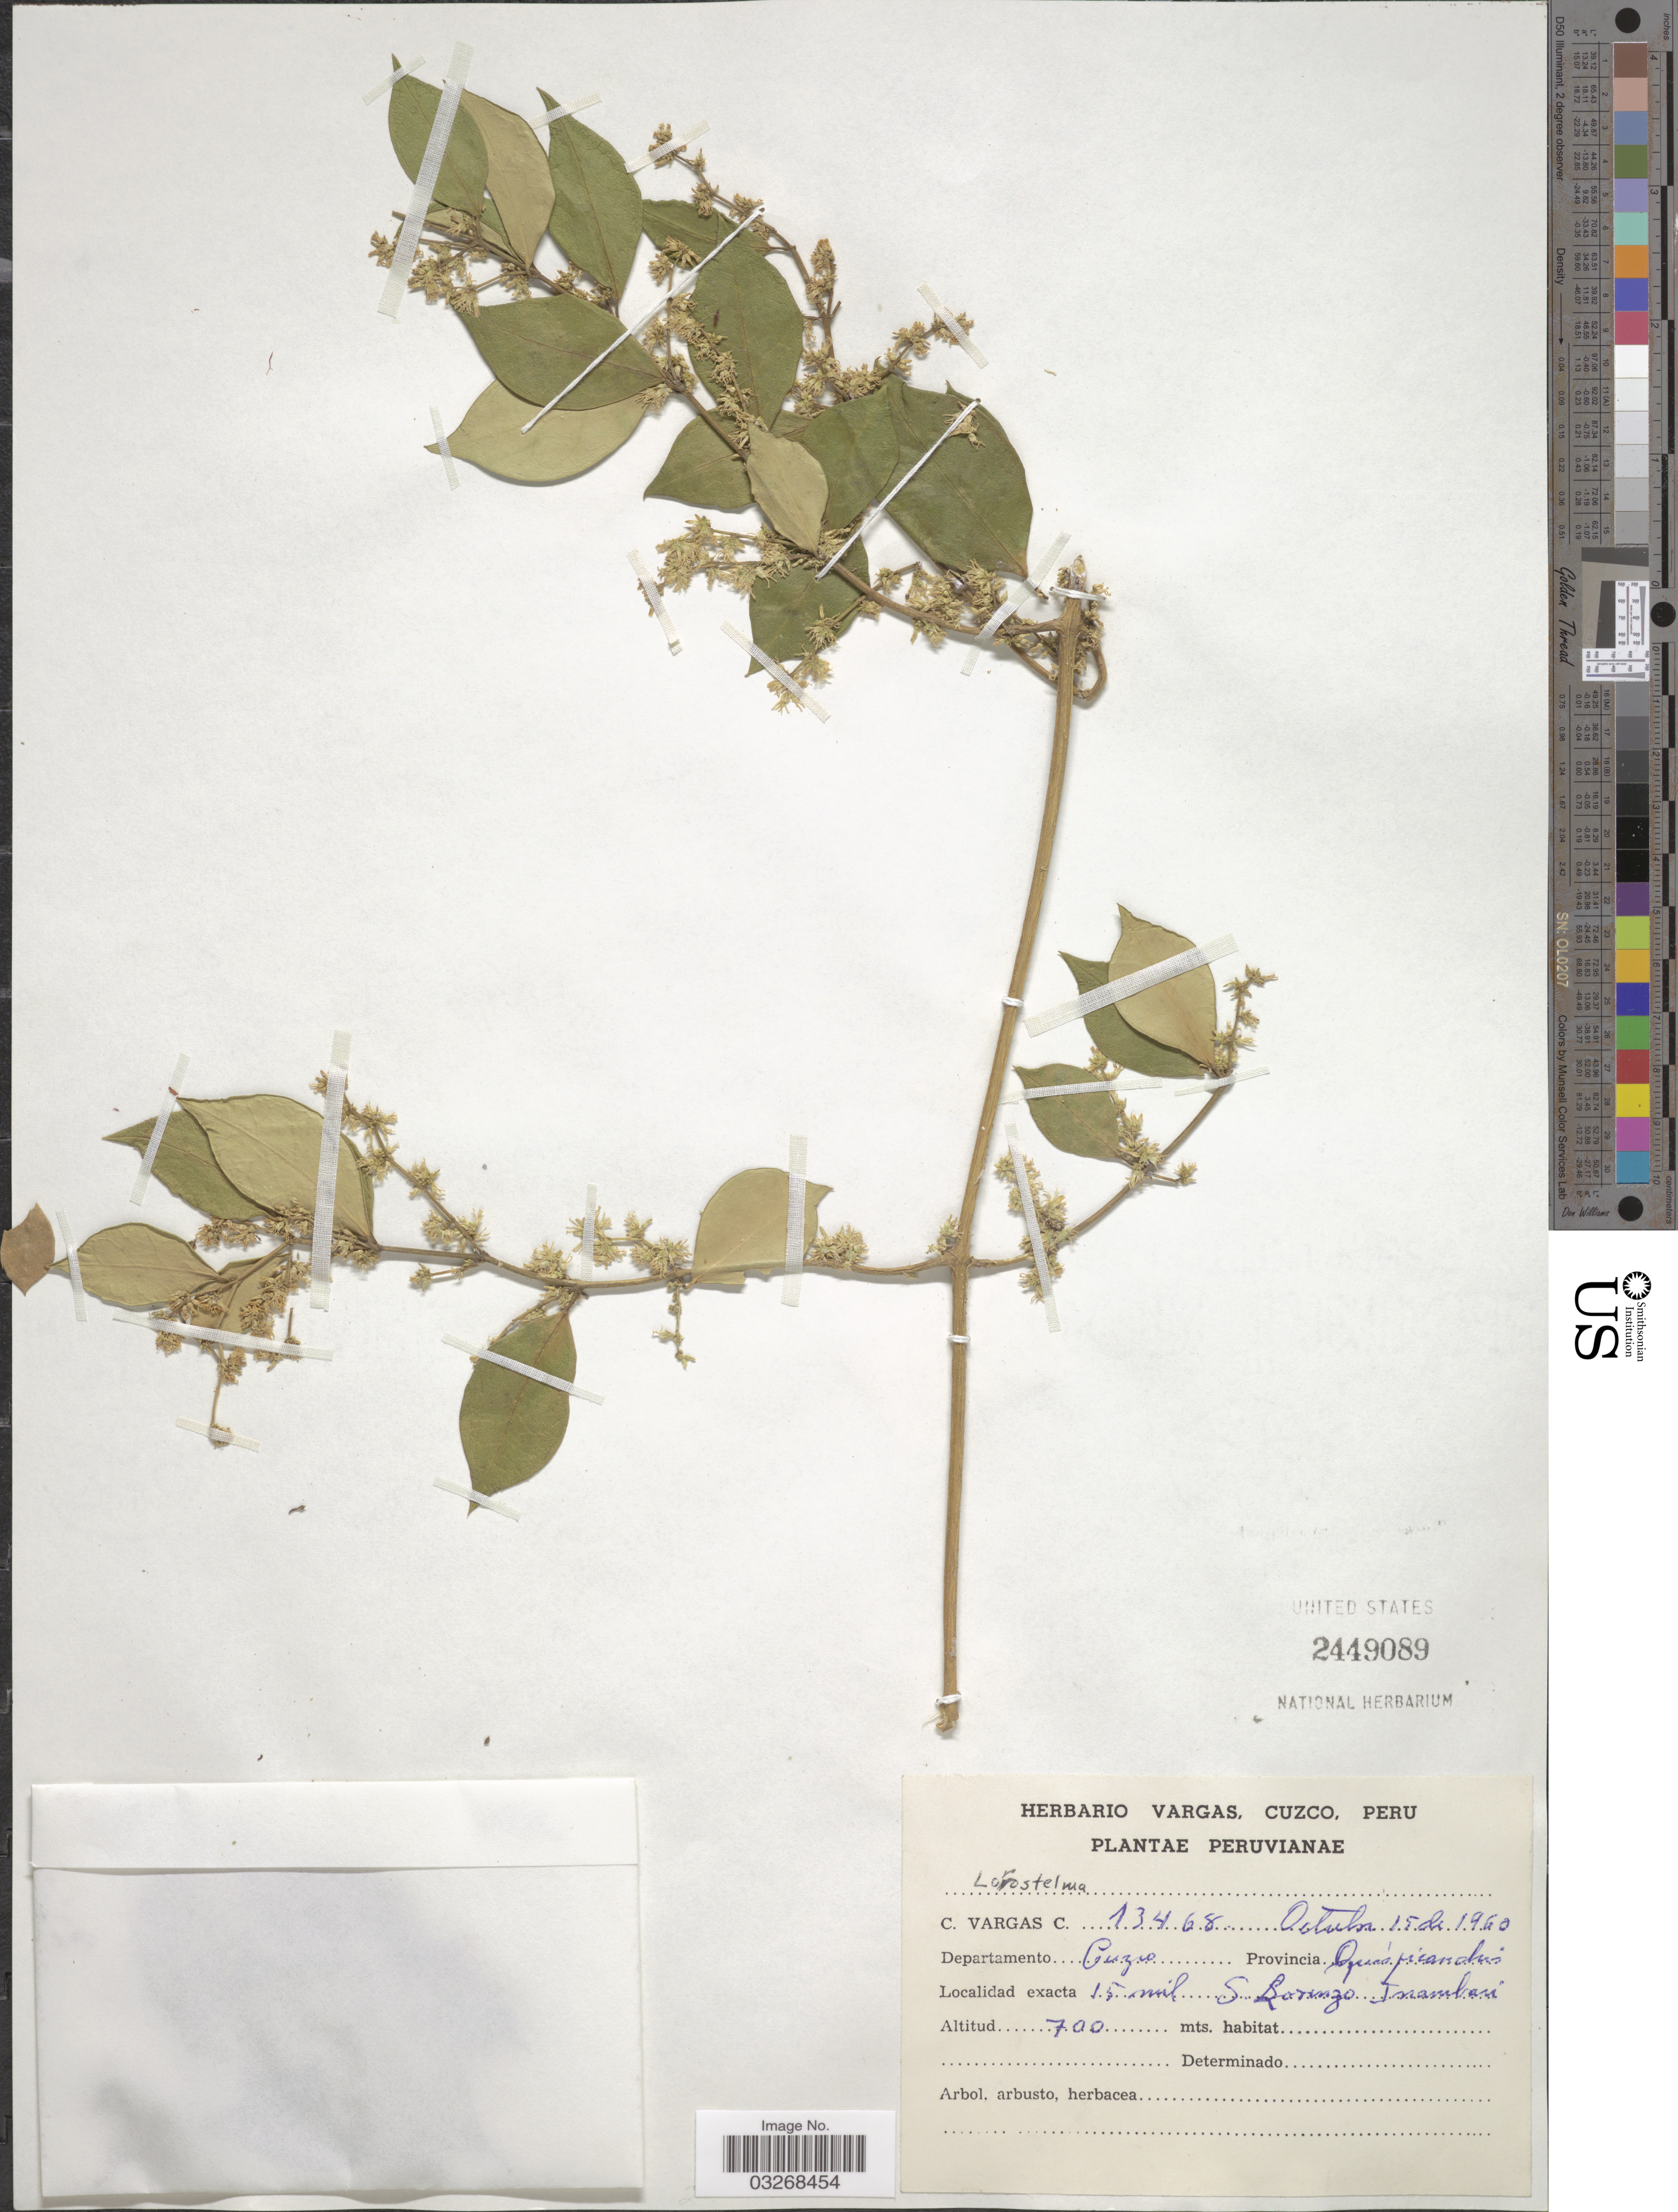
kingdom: Plantae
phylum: Tracheophyta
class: Magnoliopsida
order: Gentianales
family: Apocynaceae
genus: Lorostelma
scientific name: Lorostelma sp.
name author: E. Fourn.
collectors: C. Vargas Calderón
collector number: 13468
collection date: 1960-10-15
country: Peru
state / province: Cusco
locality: Departamento Cuzco. Provincia Quispicanchis. 15 mil S Lorenzo Inambari.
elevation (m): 700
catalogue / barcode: US 2449089